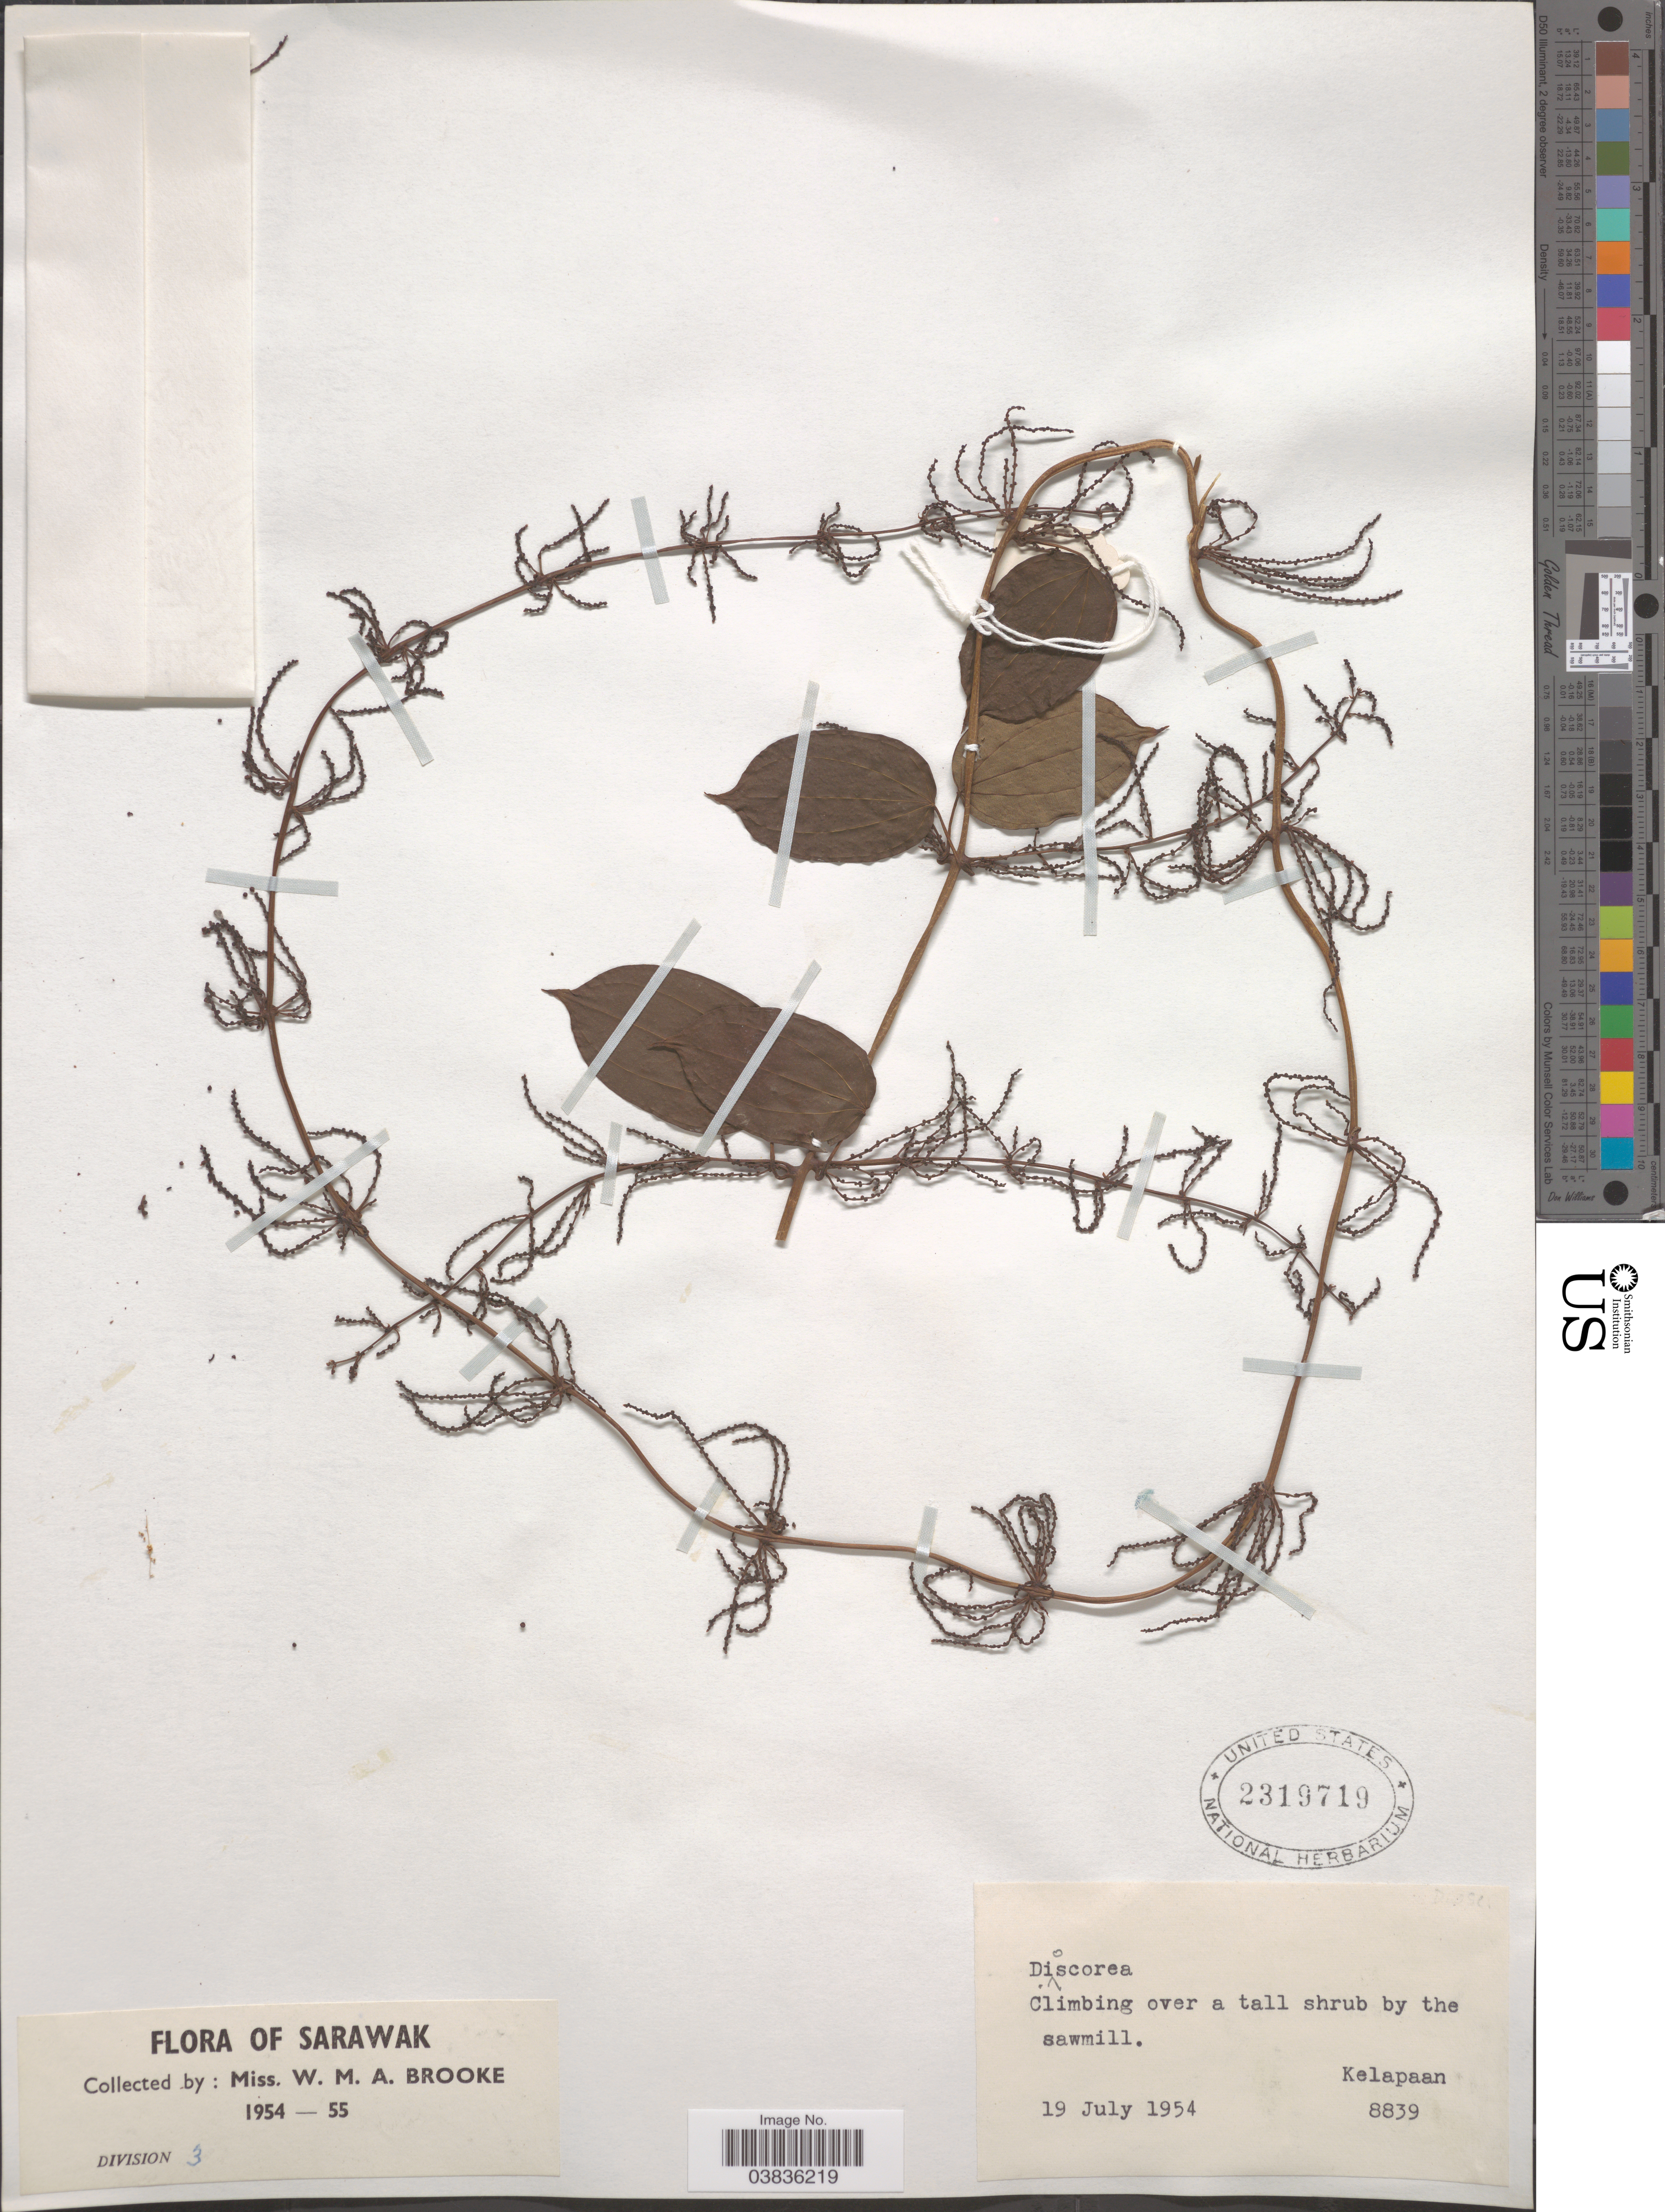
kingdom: Plantae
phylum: Tracheophyta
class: Liliopsida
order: Dioscoreales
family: Dioscoreaceae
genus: Dioscorea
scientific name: Dioscorea sp.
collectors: W. Brooke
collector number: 8839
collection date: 1954-07-19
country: Malaysia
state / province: Sarawak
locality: Kelapaan.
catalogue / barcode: US 2319719